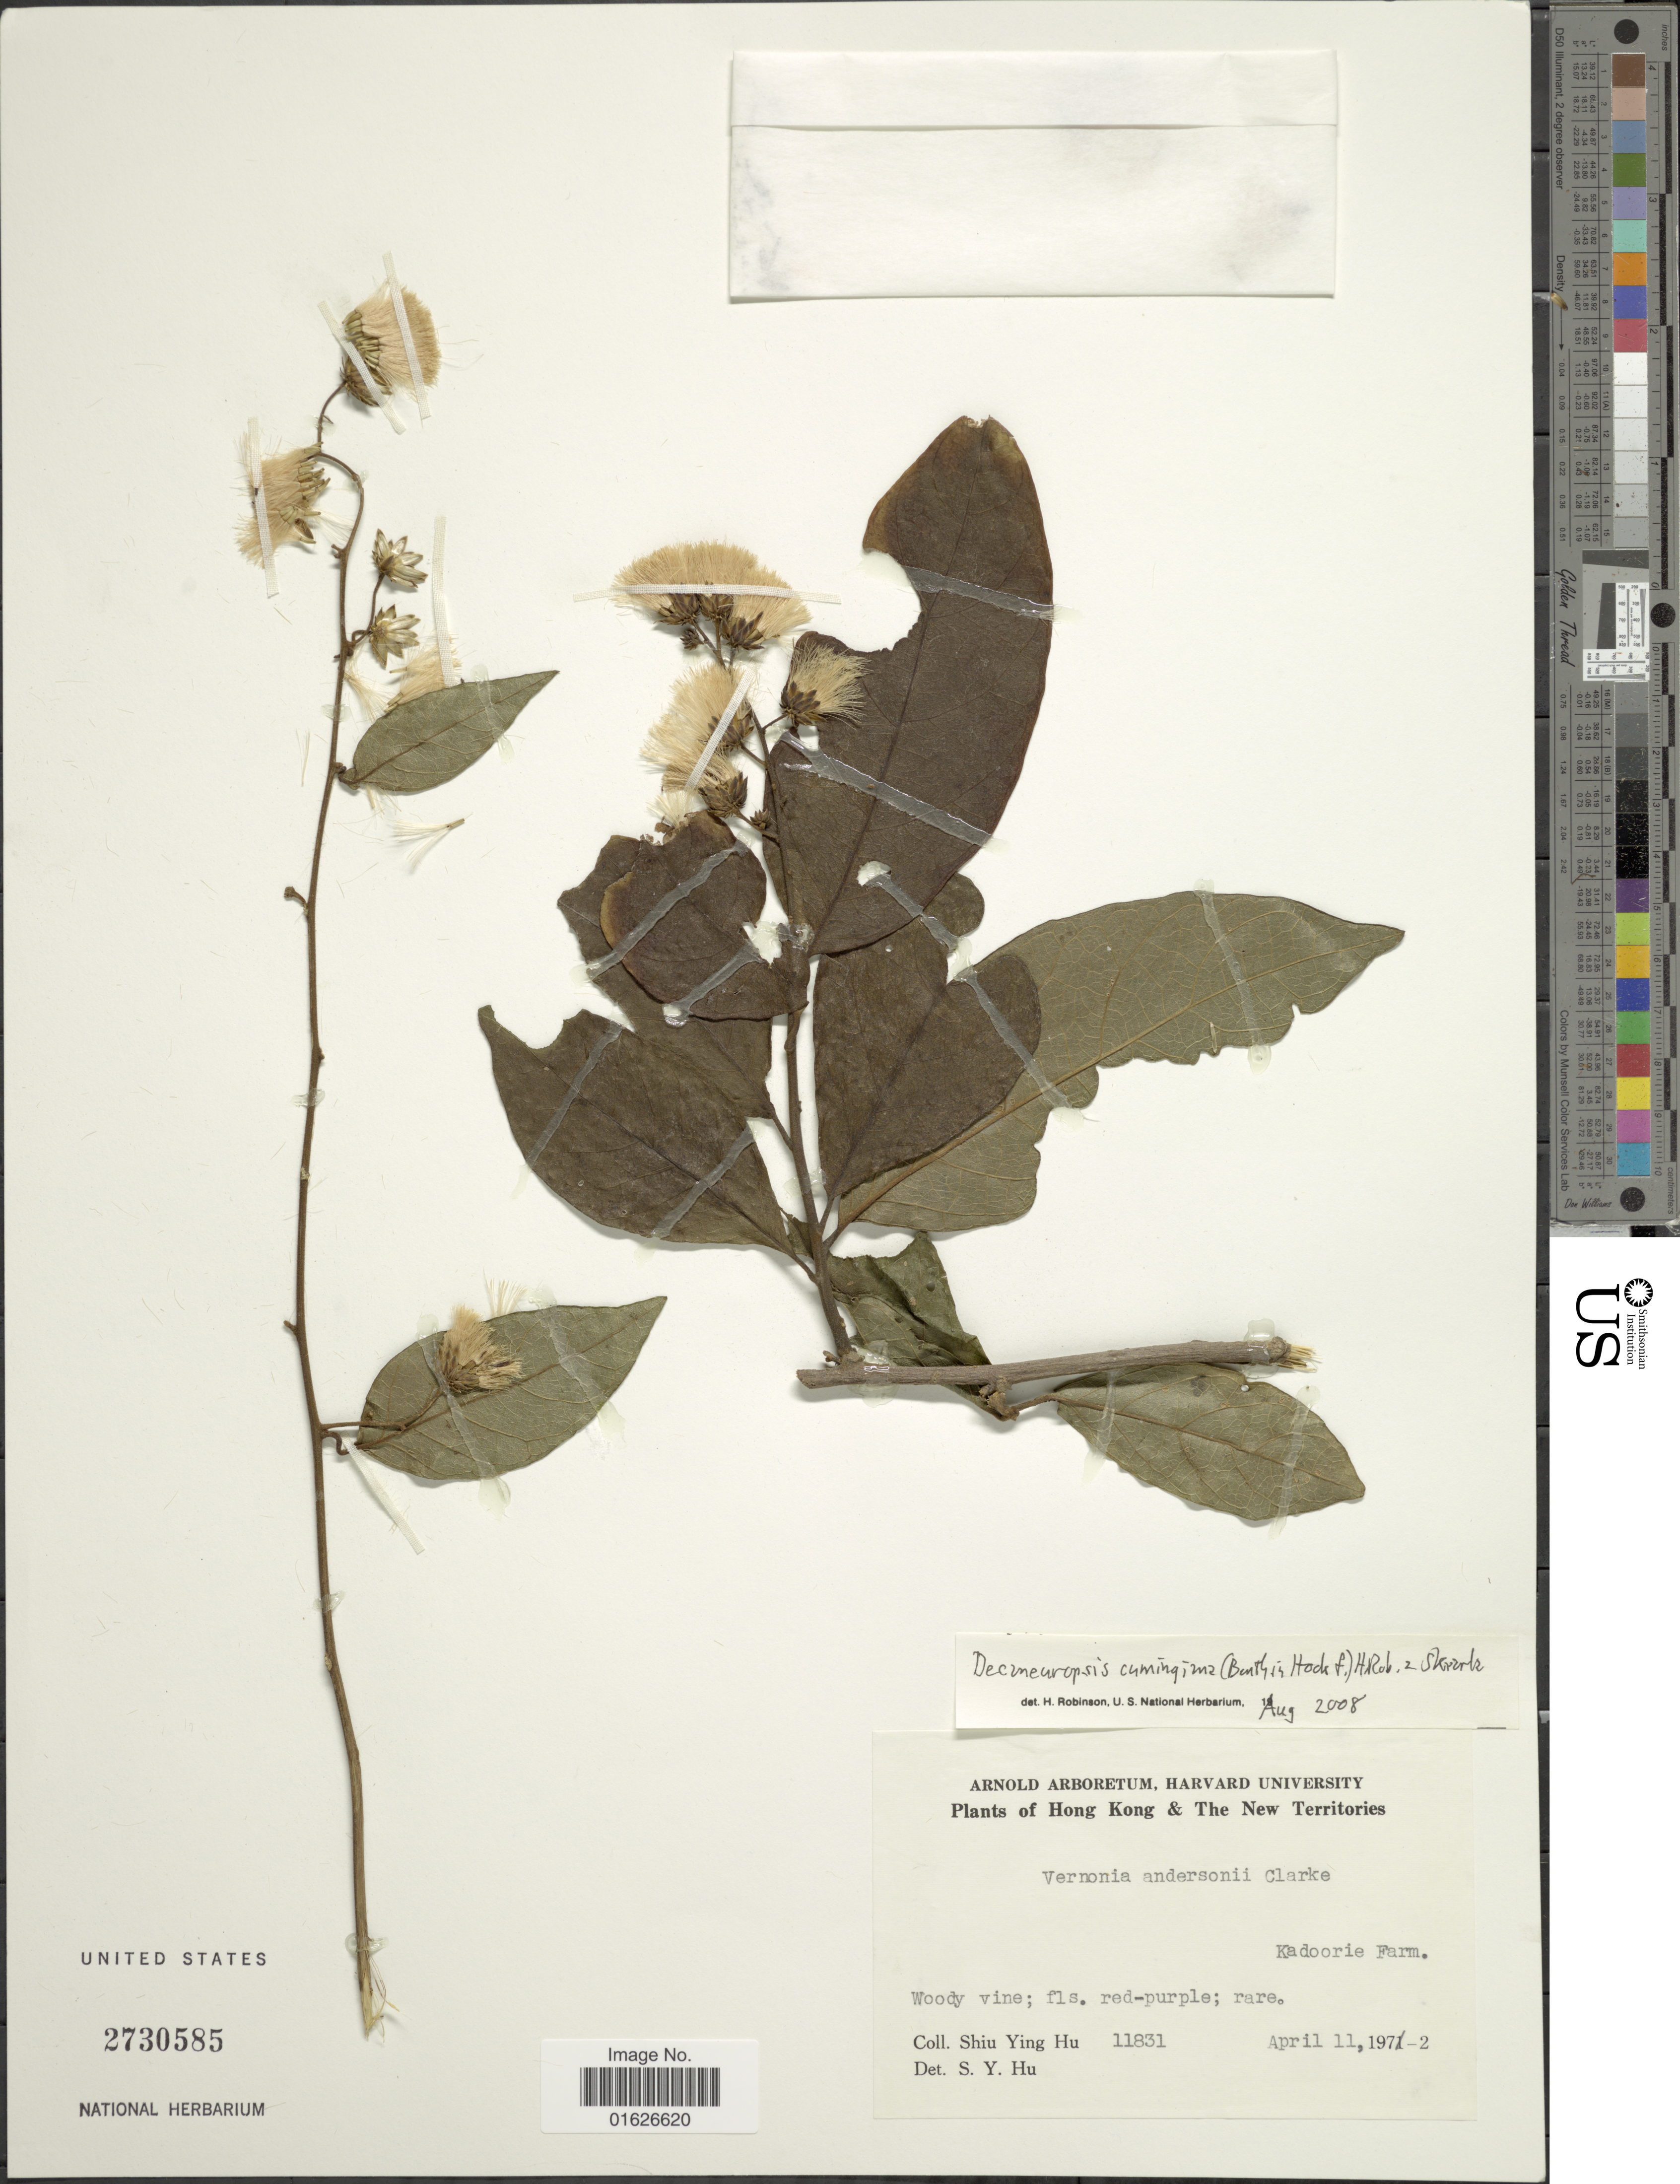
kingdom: Plantae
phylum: Tracheophyta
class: Magnoliopsida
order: Asterales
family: Asteraceae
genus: Decaneuropsis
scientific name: Decaneuropsis cumingiana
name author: (Benth.) H. Rob. & Skvarla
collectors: S. Y. Hu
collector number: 11831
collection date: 1972-04-11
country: China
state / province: Hong Kong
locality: Hong Kong & The New Territories, Kadoorie Farm.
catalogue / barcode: US 2730585